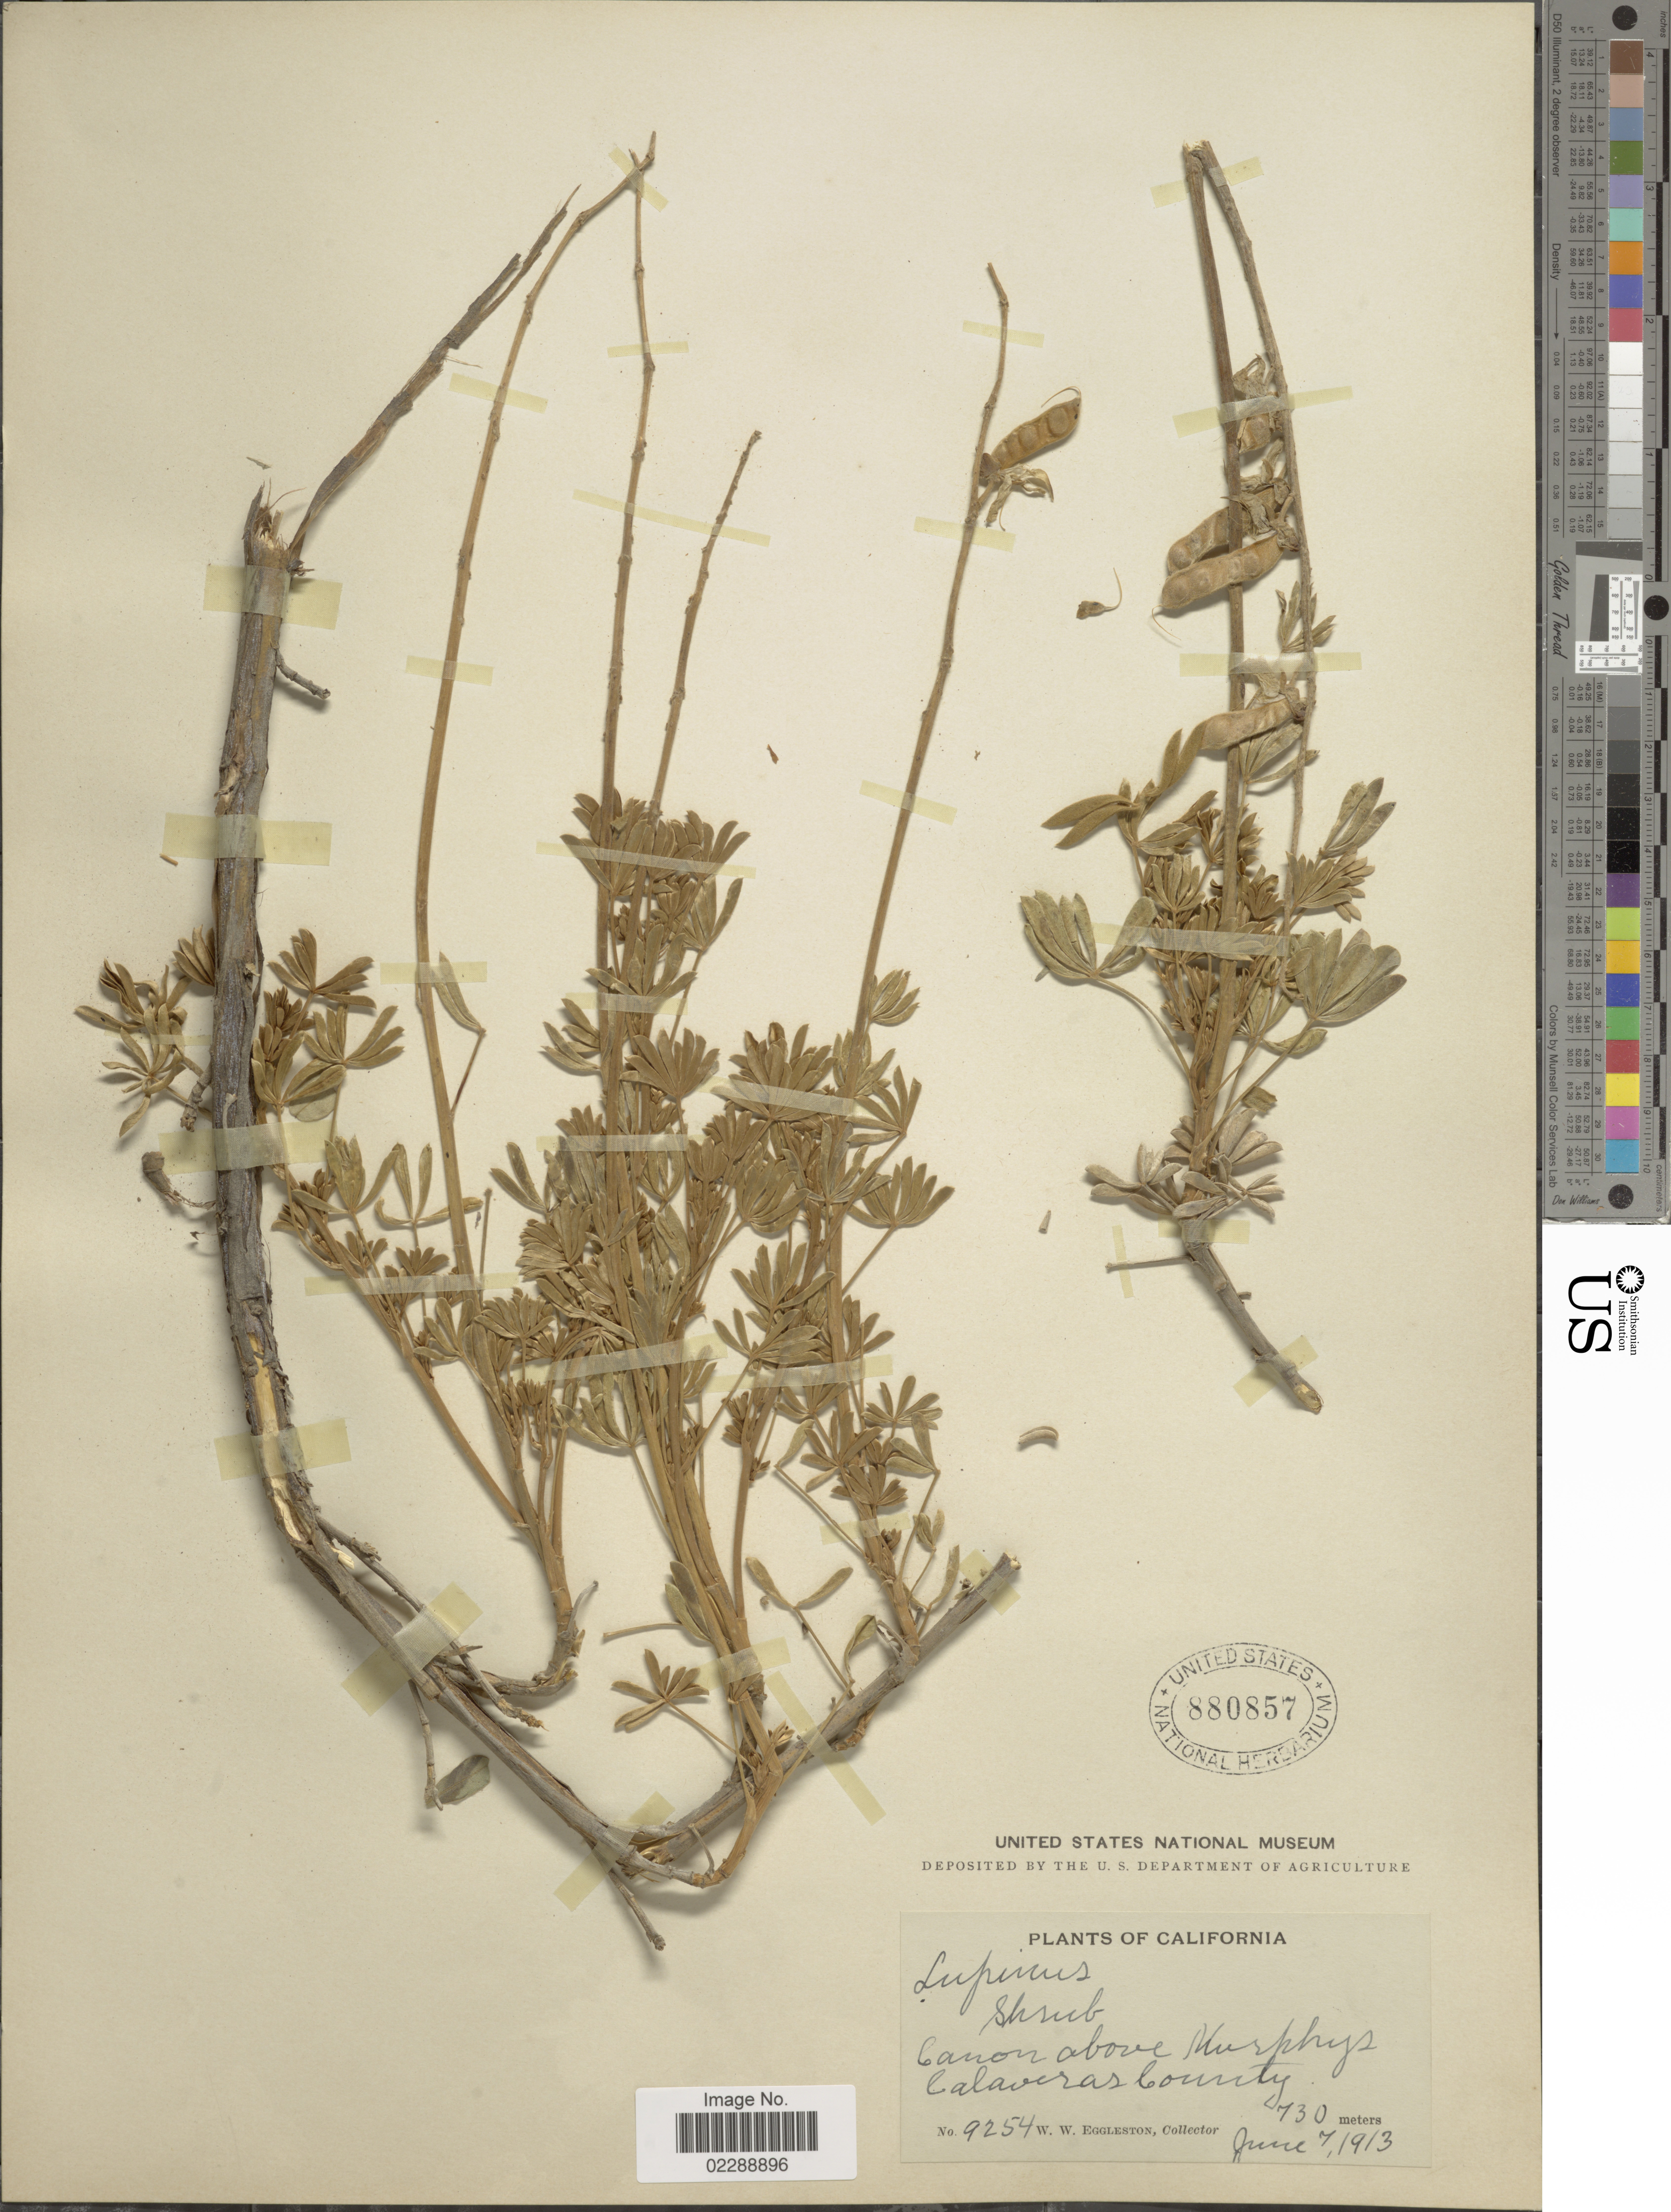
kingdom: Plantae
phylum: Tracheophyta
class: Magnoliopsida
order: Fabales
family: Fabaceae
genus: Lupinus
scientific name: Lupinus sp.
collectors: W. W. Eggleston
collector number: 9254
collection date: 1913-06-07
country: United States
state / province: California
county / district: Calaveras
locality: Canon above Murphys Calaveras County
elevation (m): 730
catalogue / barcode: US 880857